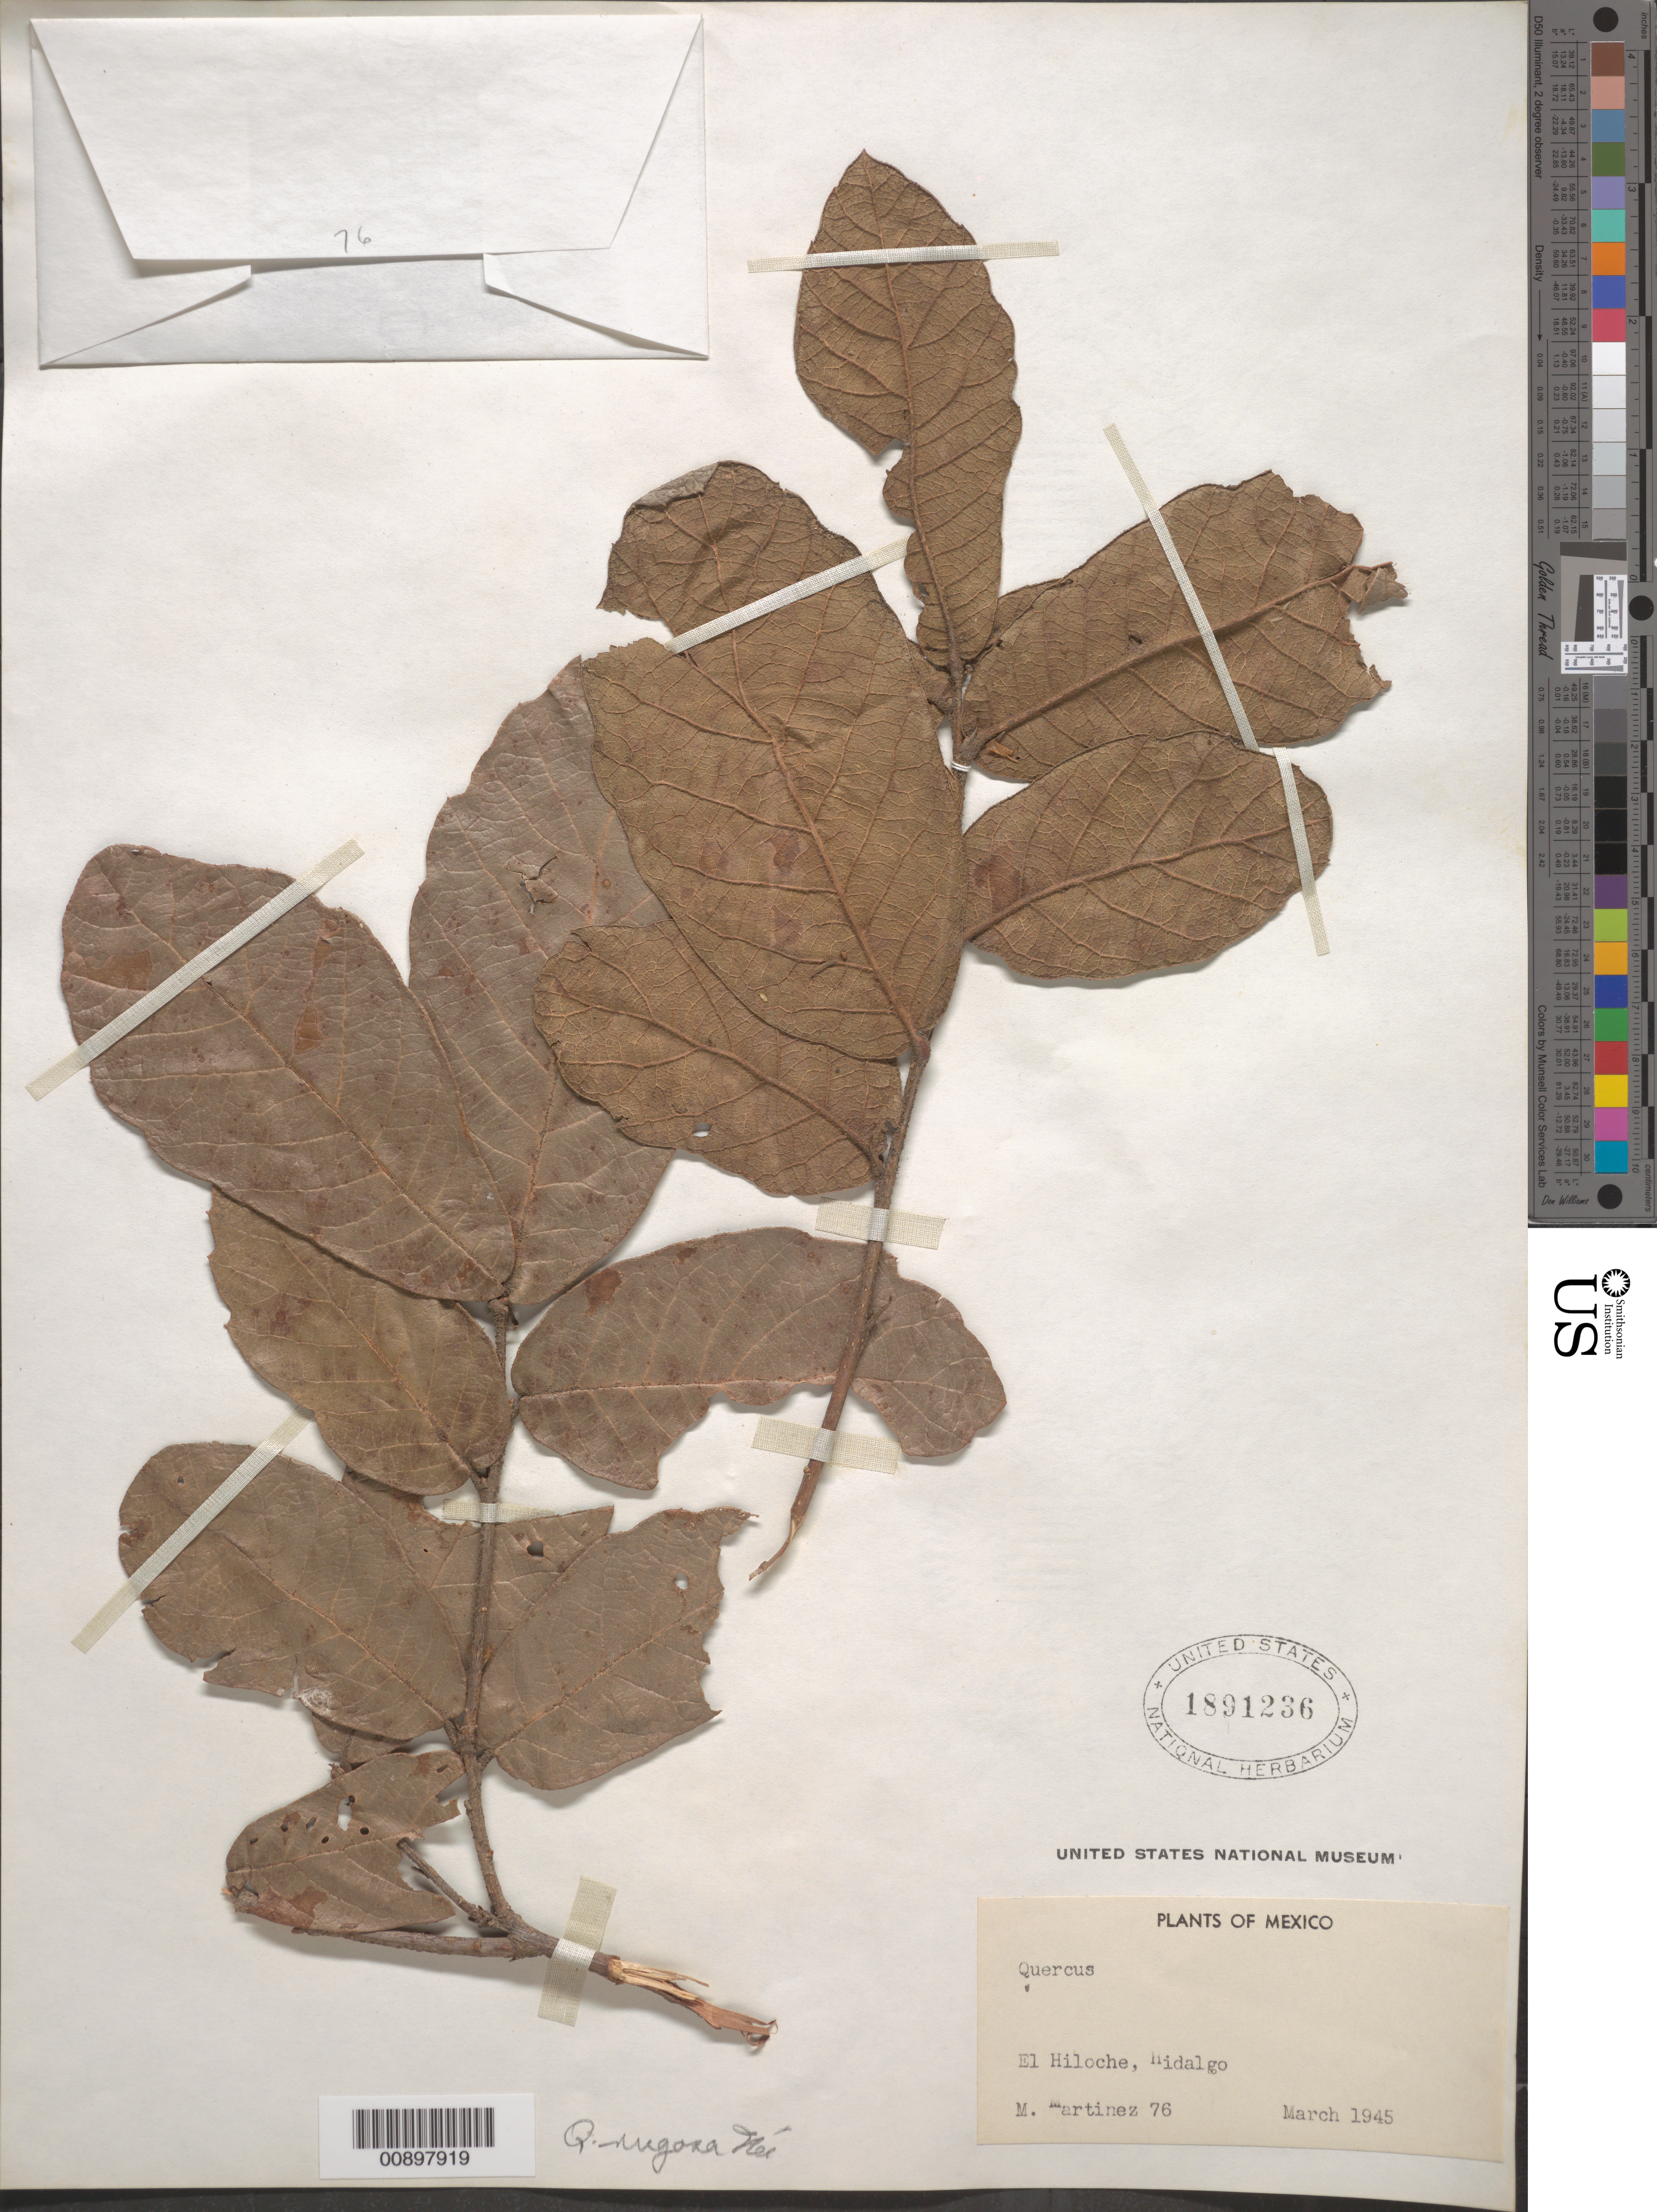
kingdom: Plantae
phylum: Tracheophyta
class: Magnoliopsida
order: Fagales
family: Fagaceae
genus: Quercus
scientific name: Quercus rugosa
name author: Née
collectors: M. Martinez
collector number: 76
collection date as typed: Mar 1945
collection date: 1945-03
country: Mexico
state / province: Hidalgo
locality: El Hiloche, Hidalgo.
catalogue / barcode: US 1891236